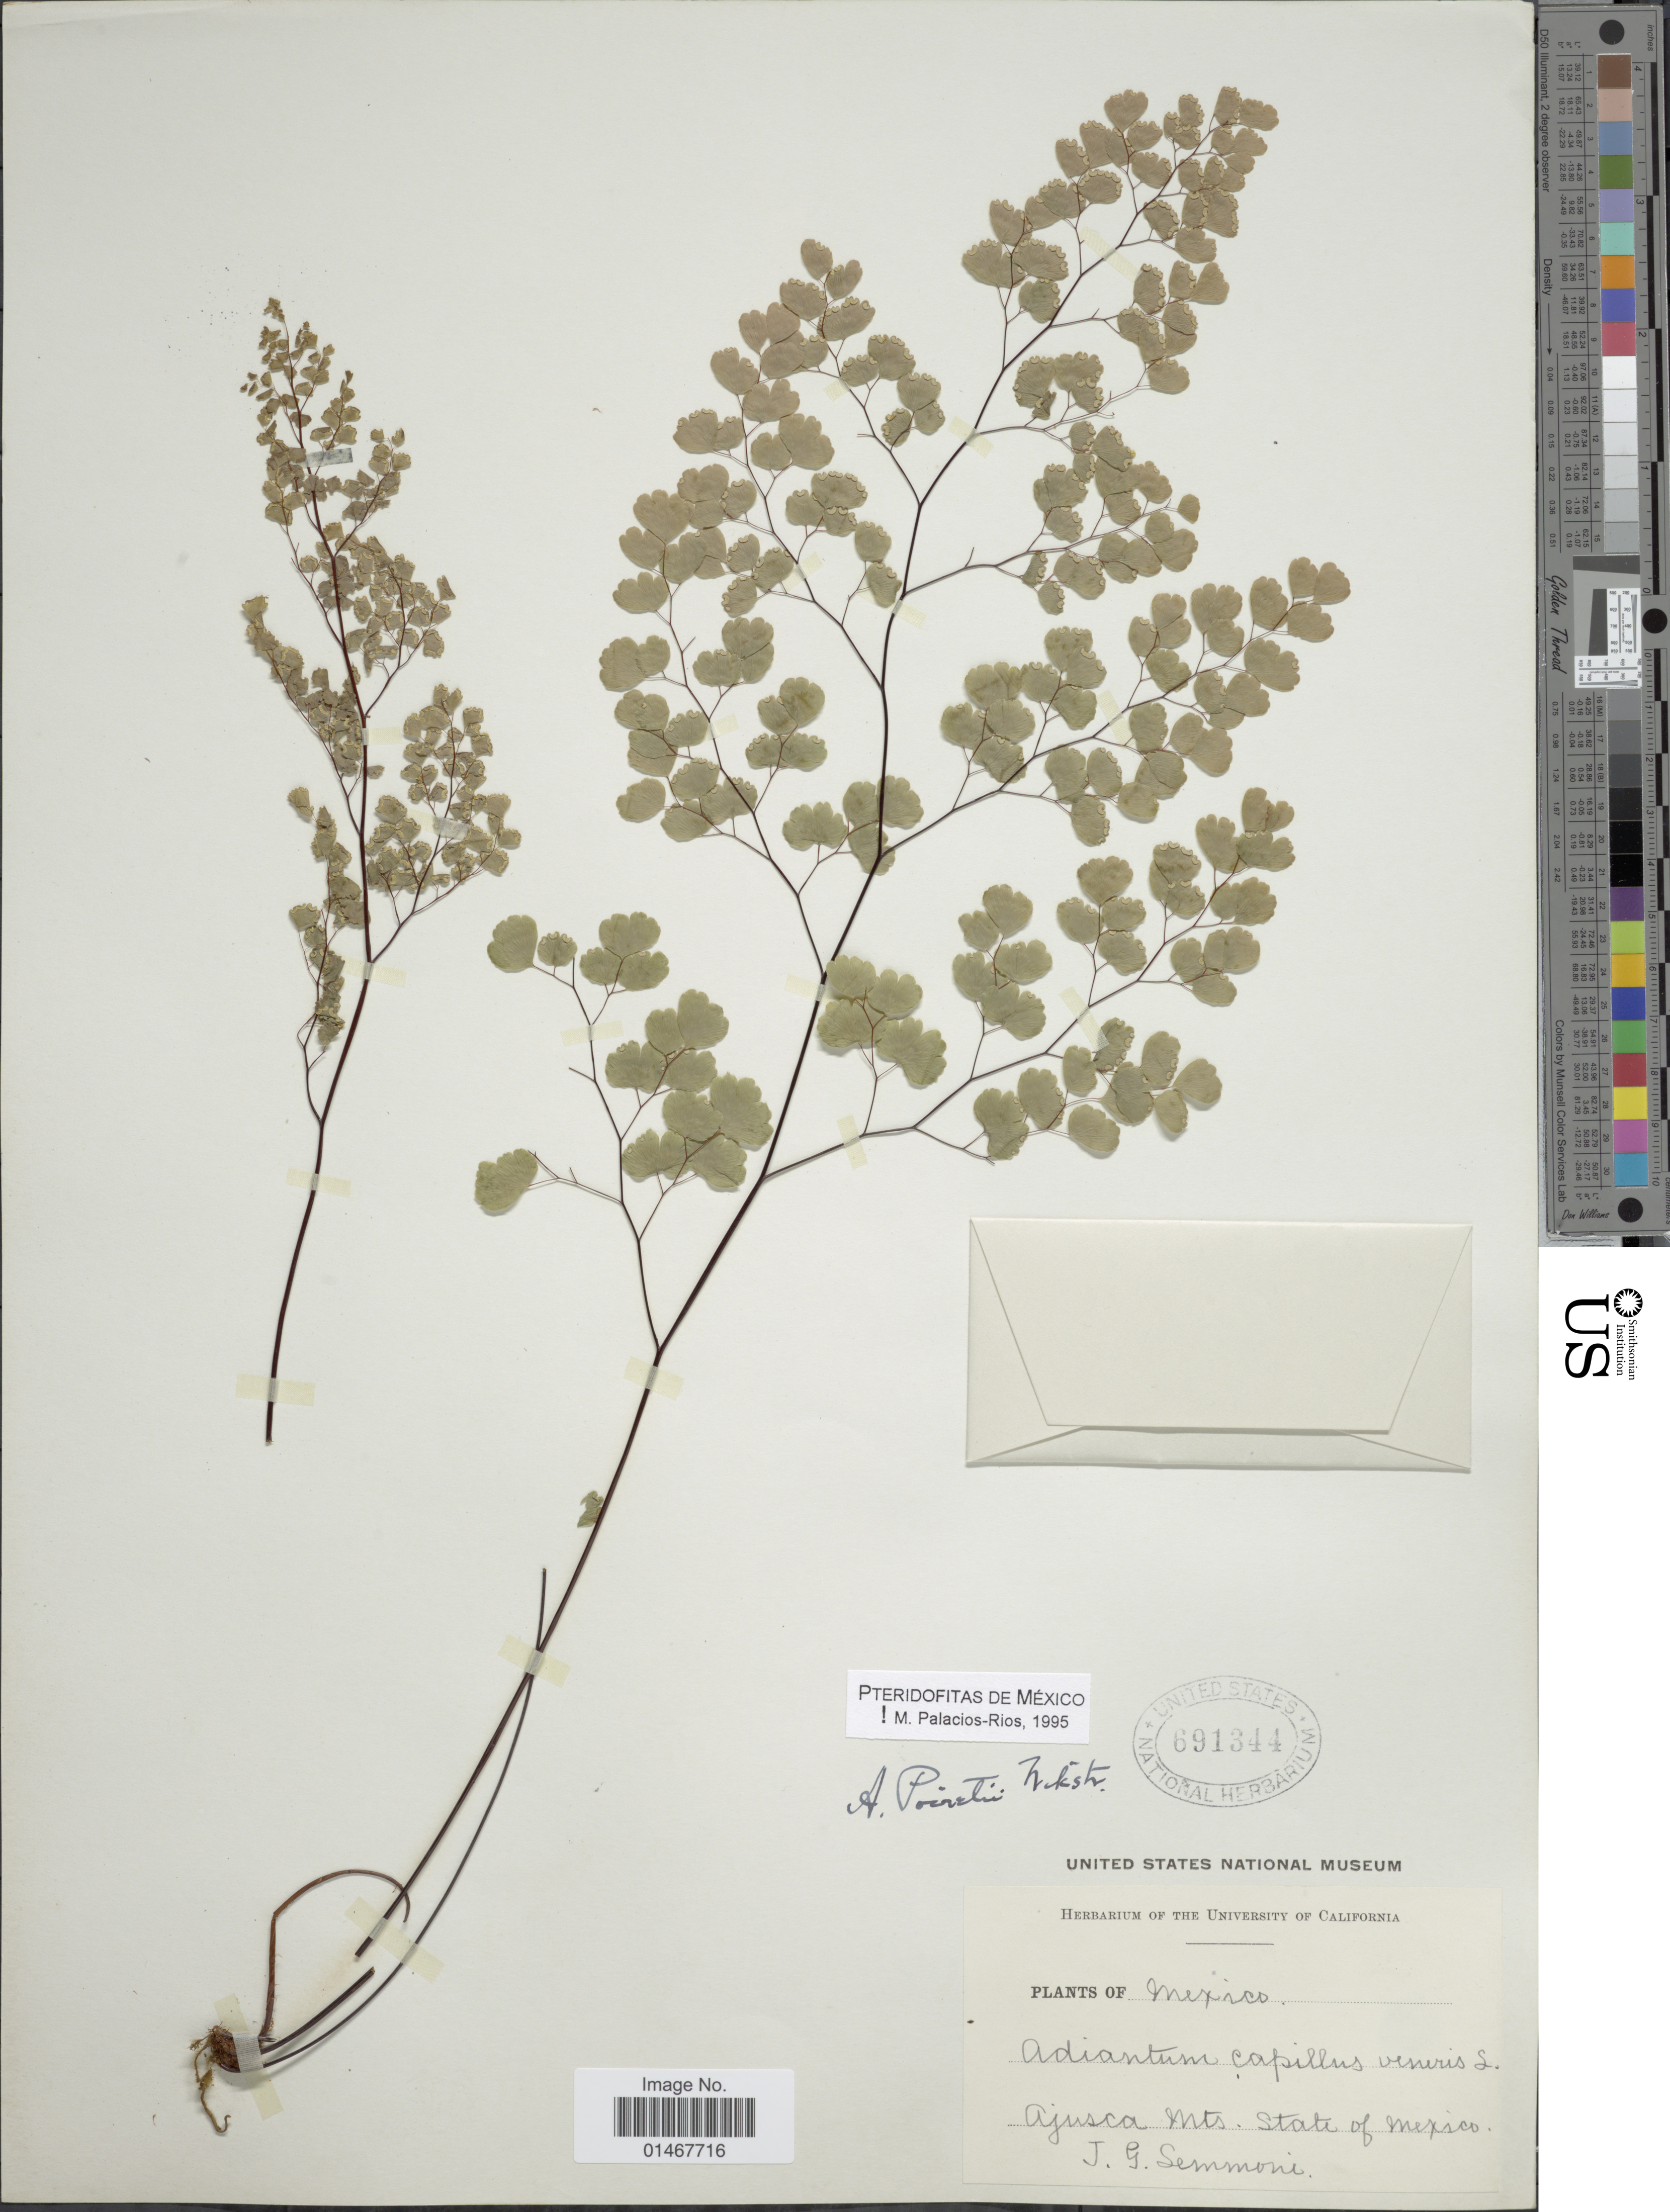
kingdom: Plantae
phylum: Tracheophyta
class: Polypodiopsida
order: Polypodiales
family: Pteridaceae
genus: Adiantum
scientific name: Adiantum poiretii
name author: Wikstr.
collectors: J. Lemmon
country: Mexico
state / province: México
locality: Ajusca Mts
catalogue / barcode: US 691344